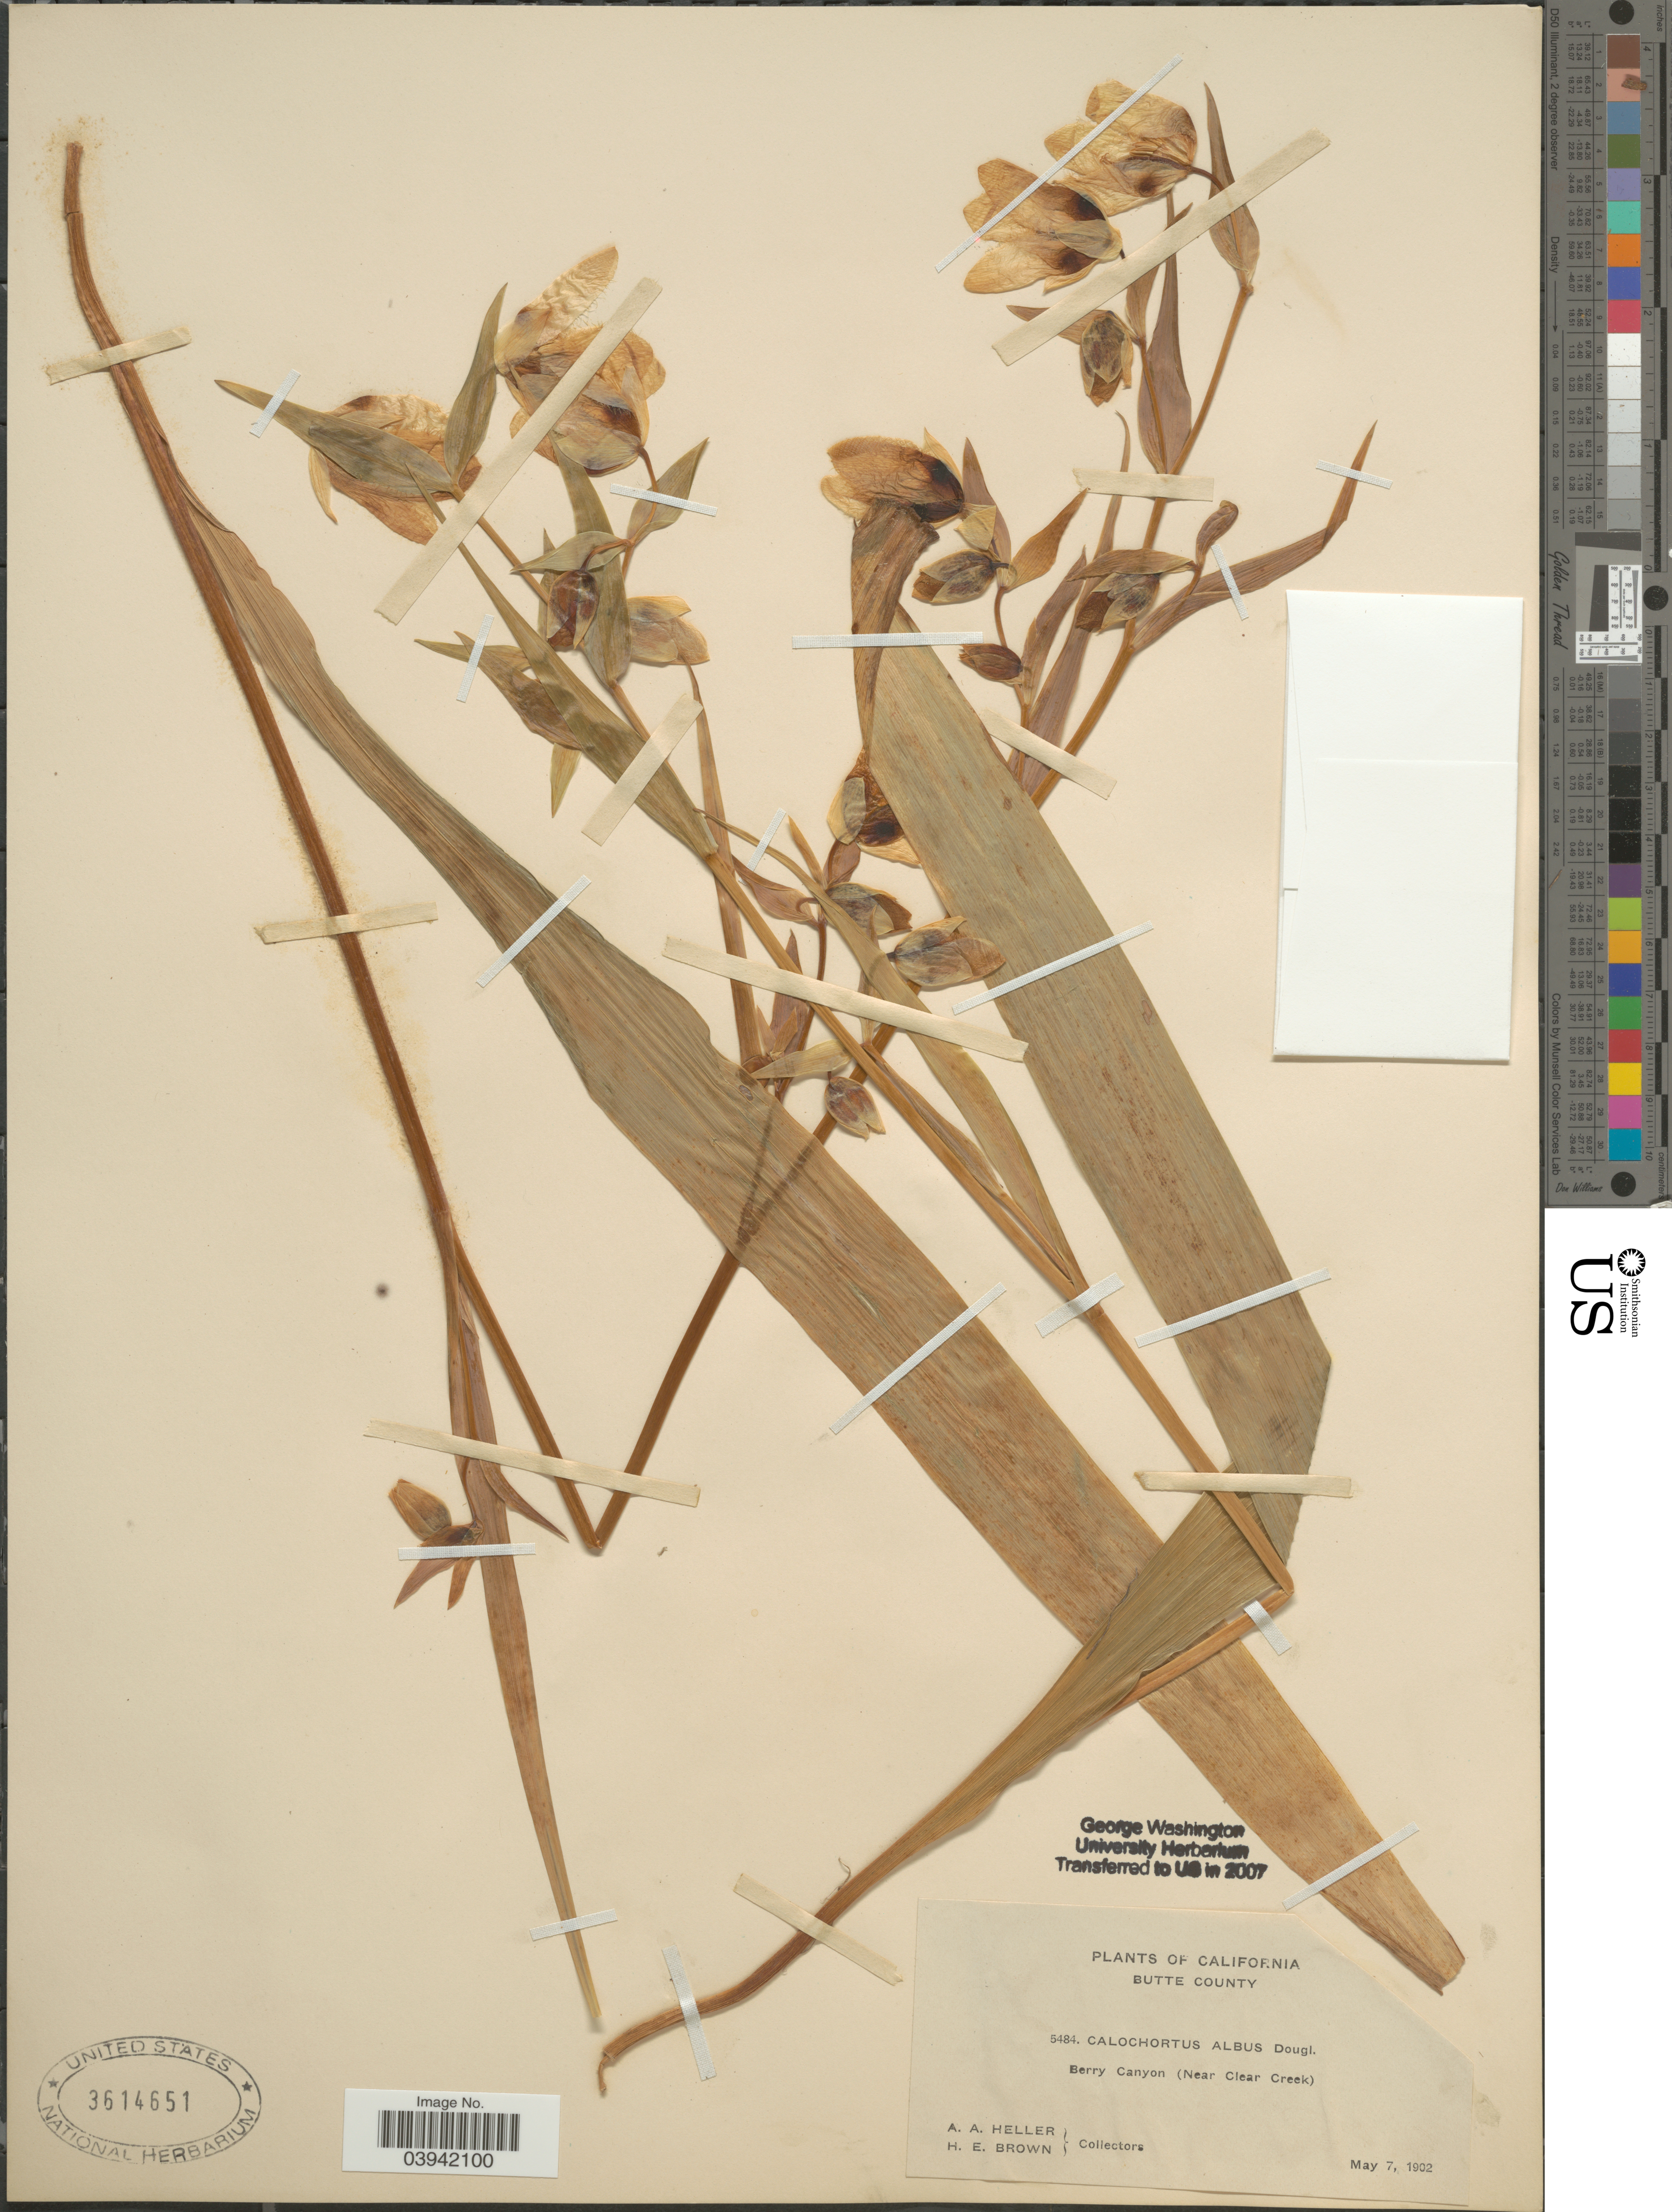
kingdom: Plantae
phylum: Tracheophyta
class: Liliopsida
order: Liliales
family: Liliaceae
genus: Calochortus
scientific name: Calochortus albus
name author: (Benth.) Douglas ex Benth.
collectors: A. A. Heller & H. E. Brown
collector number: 5484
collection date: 1902-05-07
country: United States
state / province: California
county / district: Butte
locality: Butte County. Berry Canyon (Near Clear Creek).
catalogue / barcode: US 3614651